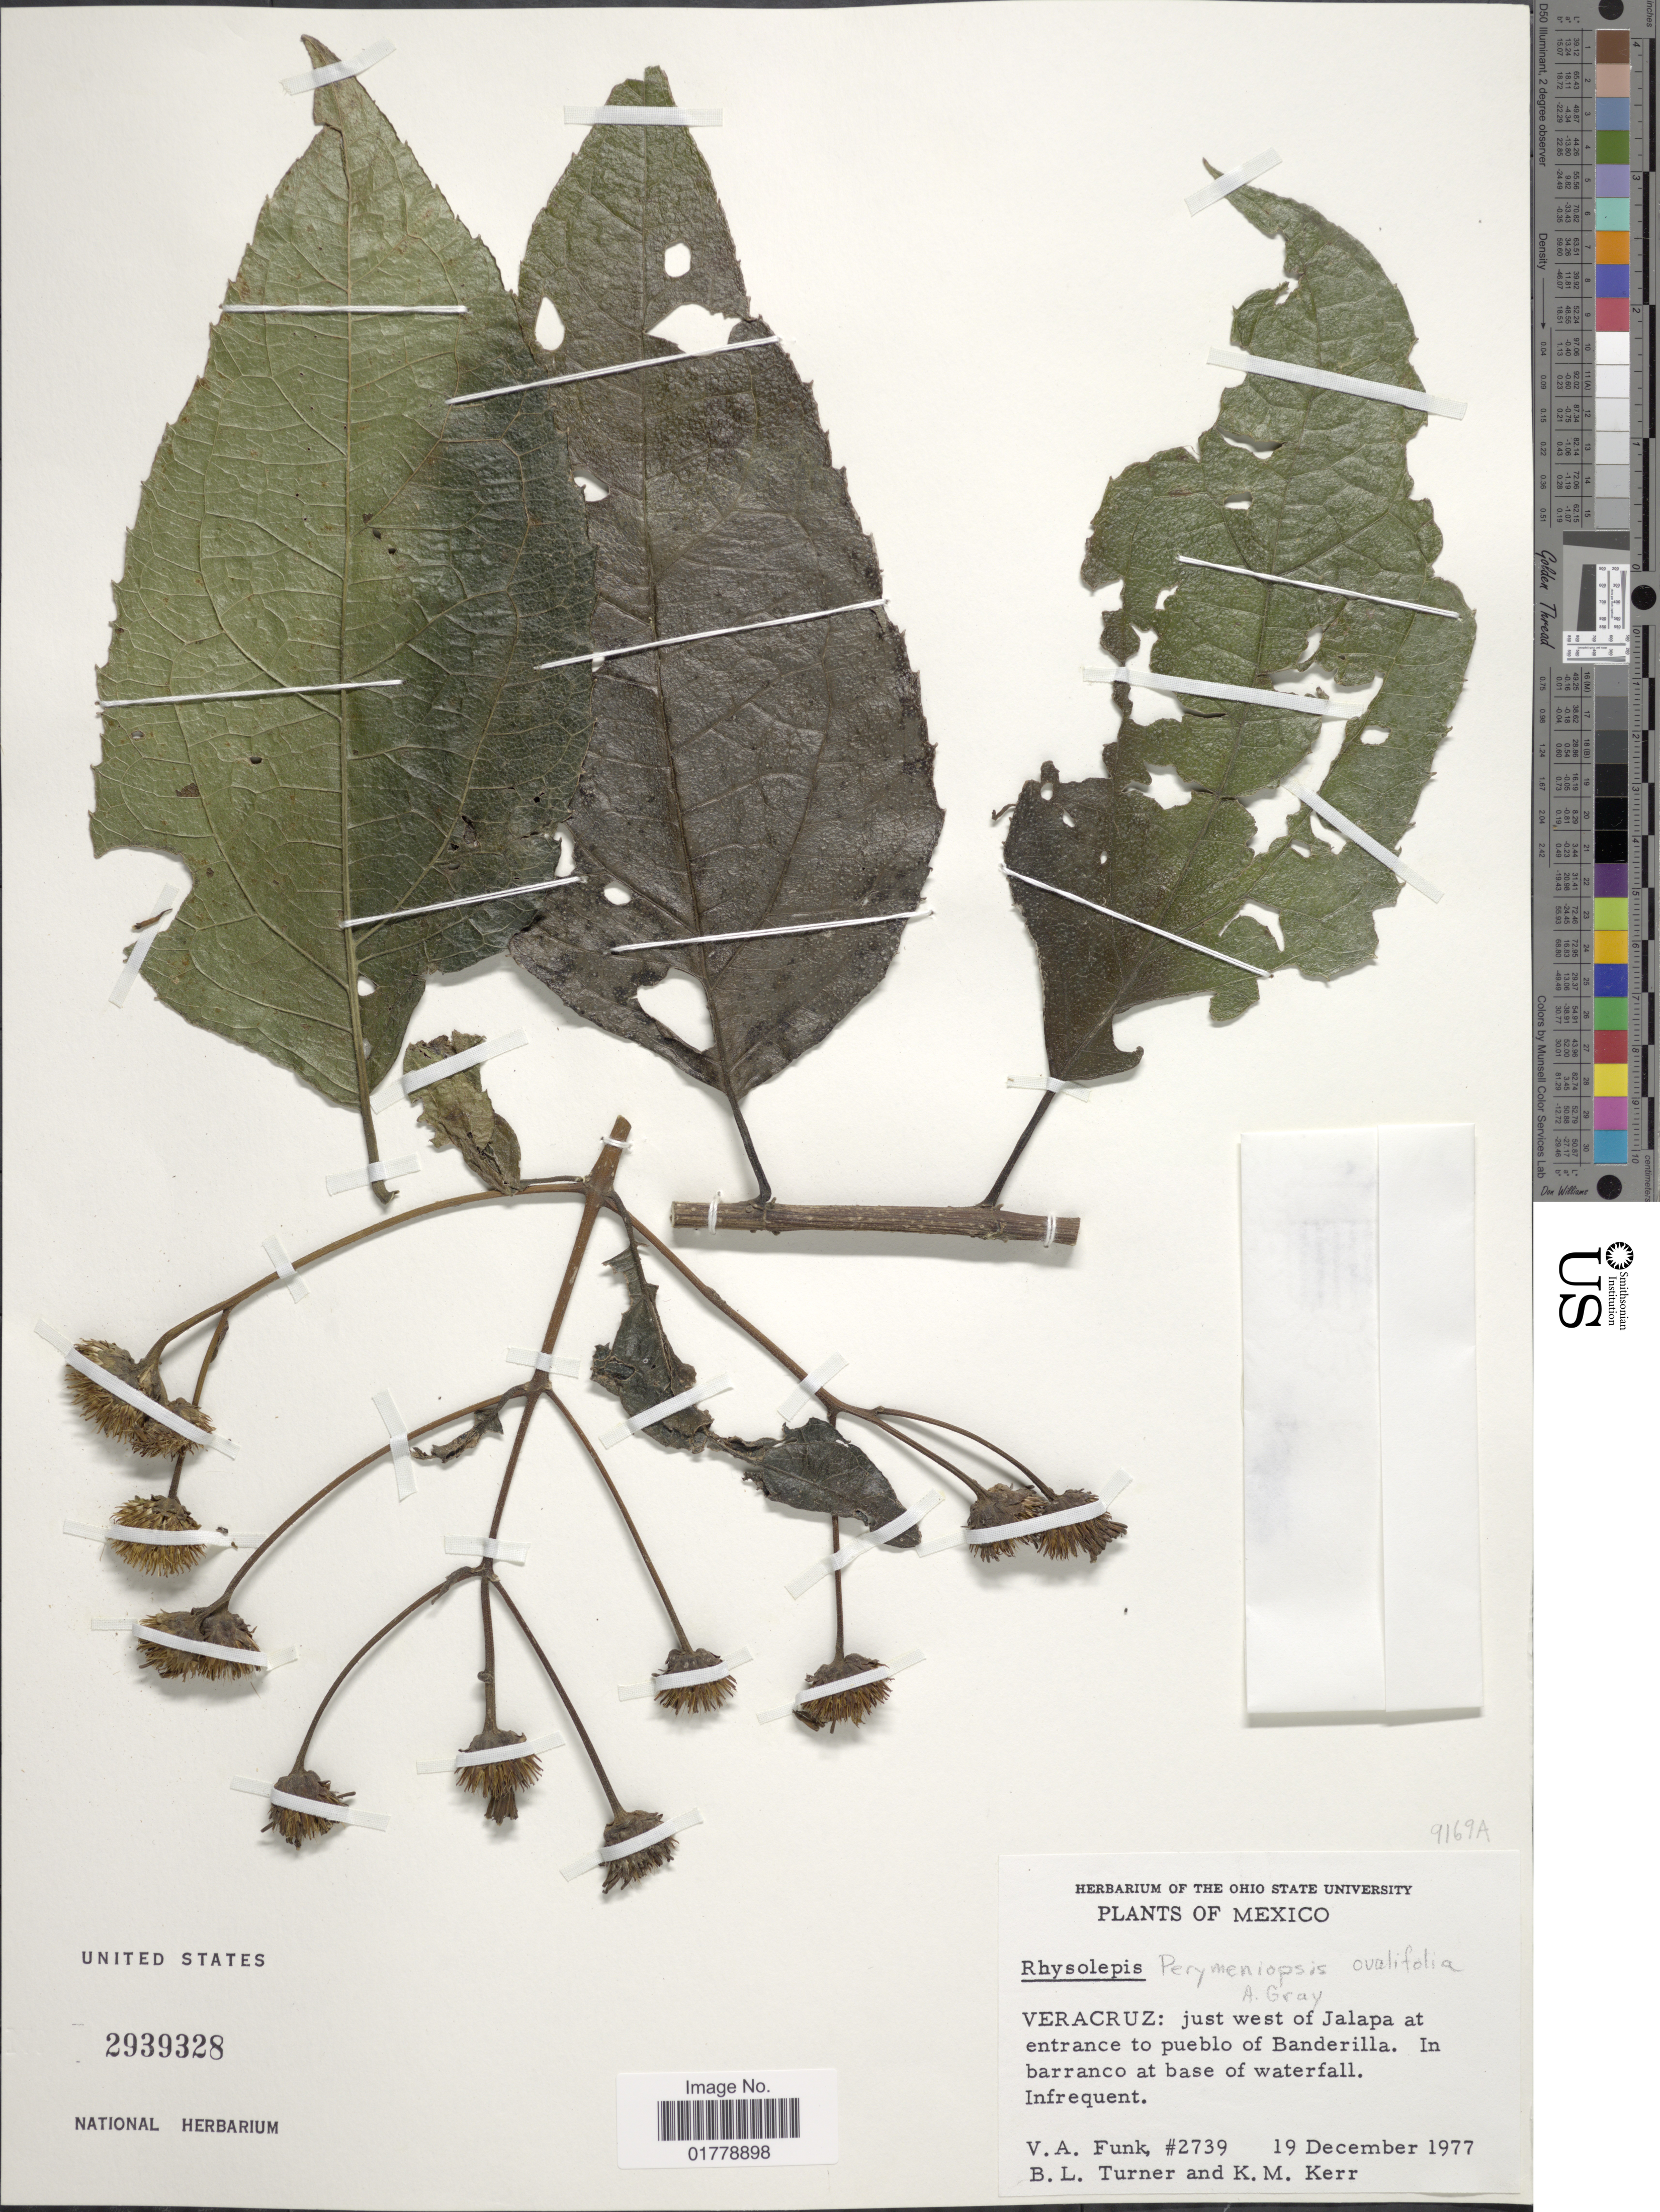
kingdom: Plantae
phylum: Tracheophyta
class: Magnoliopsida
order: Asterales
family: Asteraceae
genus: Perymeniopsis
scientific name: Perymeniopsis ovalifolia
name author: (A. Gray) H. Rob.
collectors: V. Funk, B. L. Turner & K. Kerr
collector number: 2739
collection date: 1977-12-19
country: Mexico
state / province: Veracruz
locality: Veracruz: just west of Jalapa at entrance to pueblo of Banderilla. In barranco at base of waterfall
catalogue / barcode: US 2939328